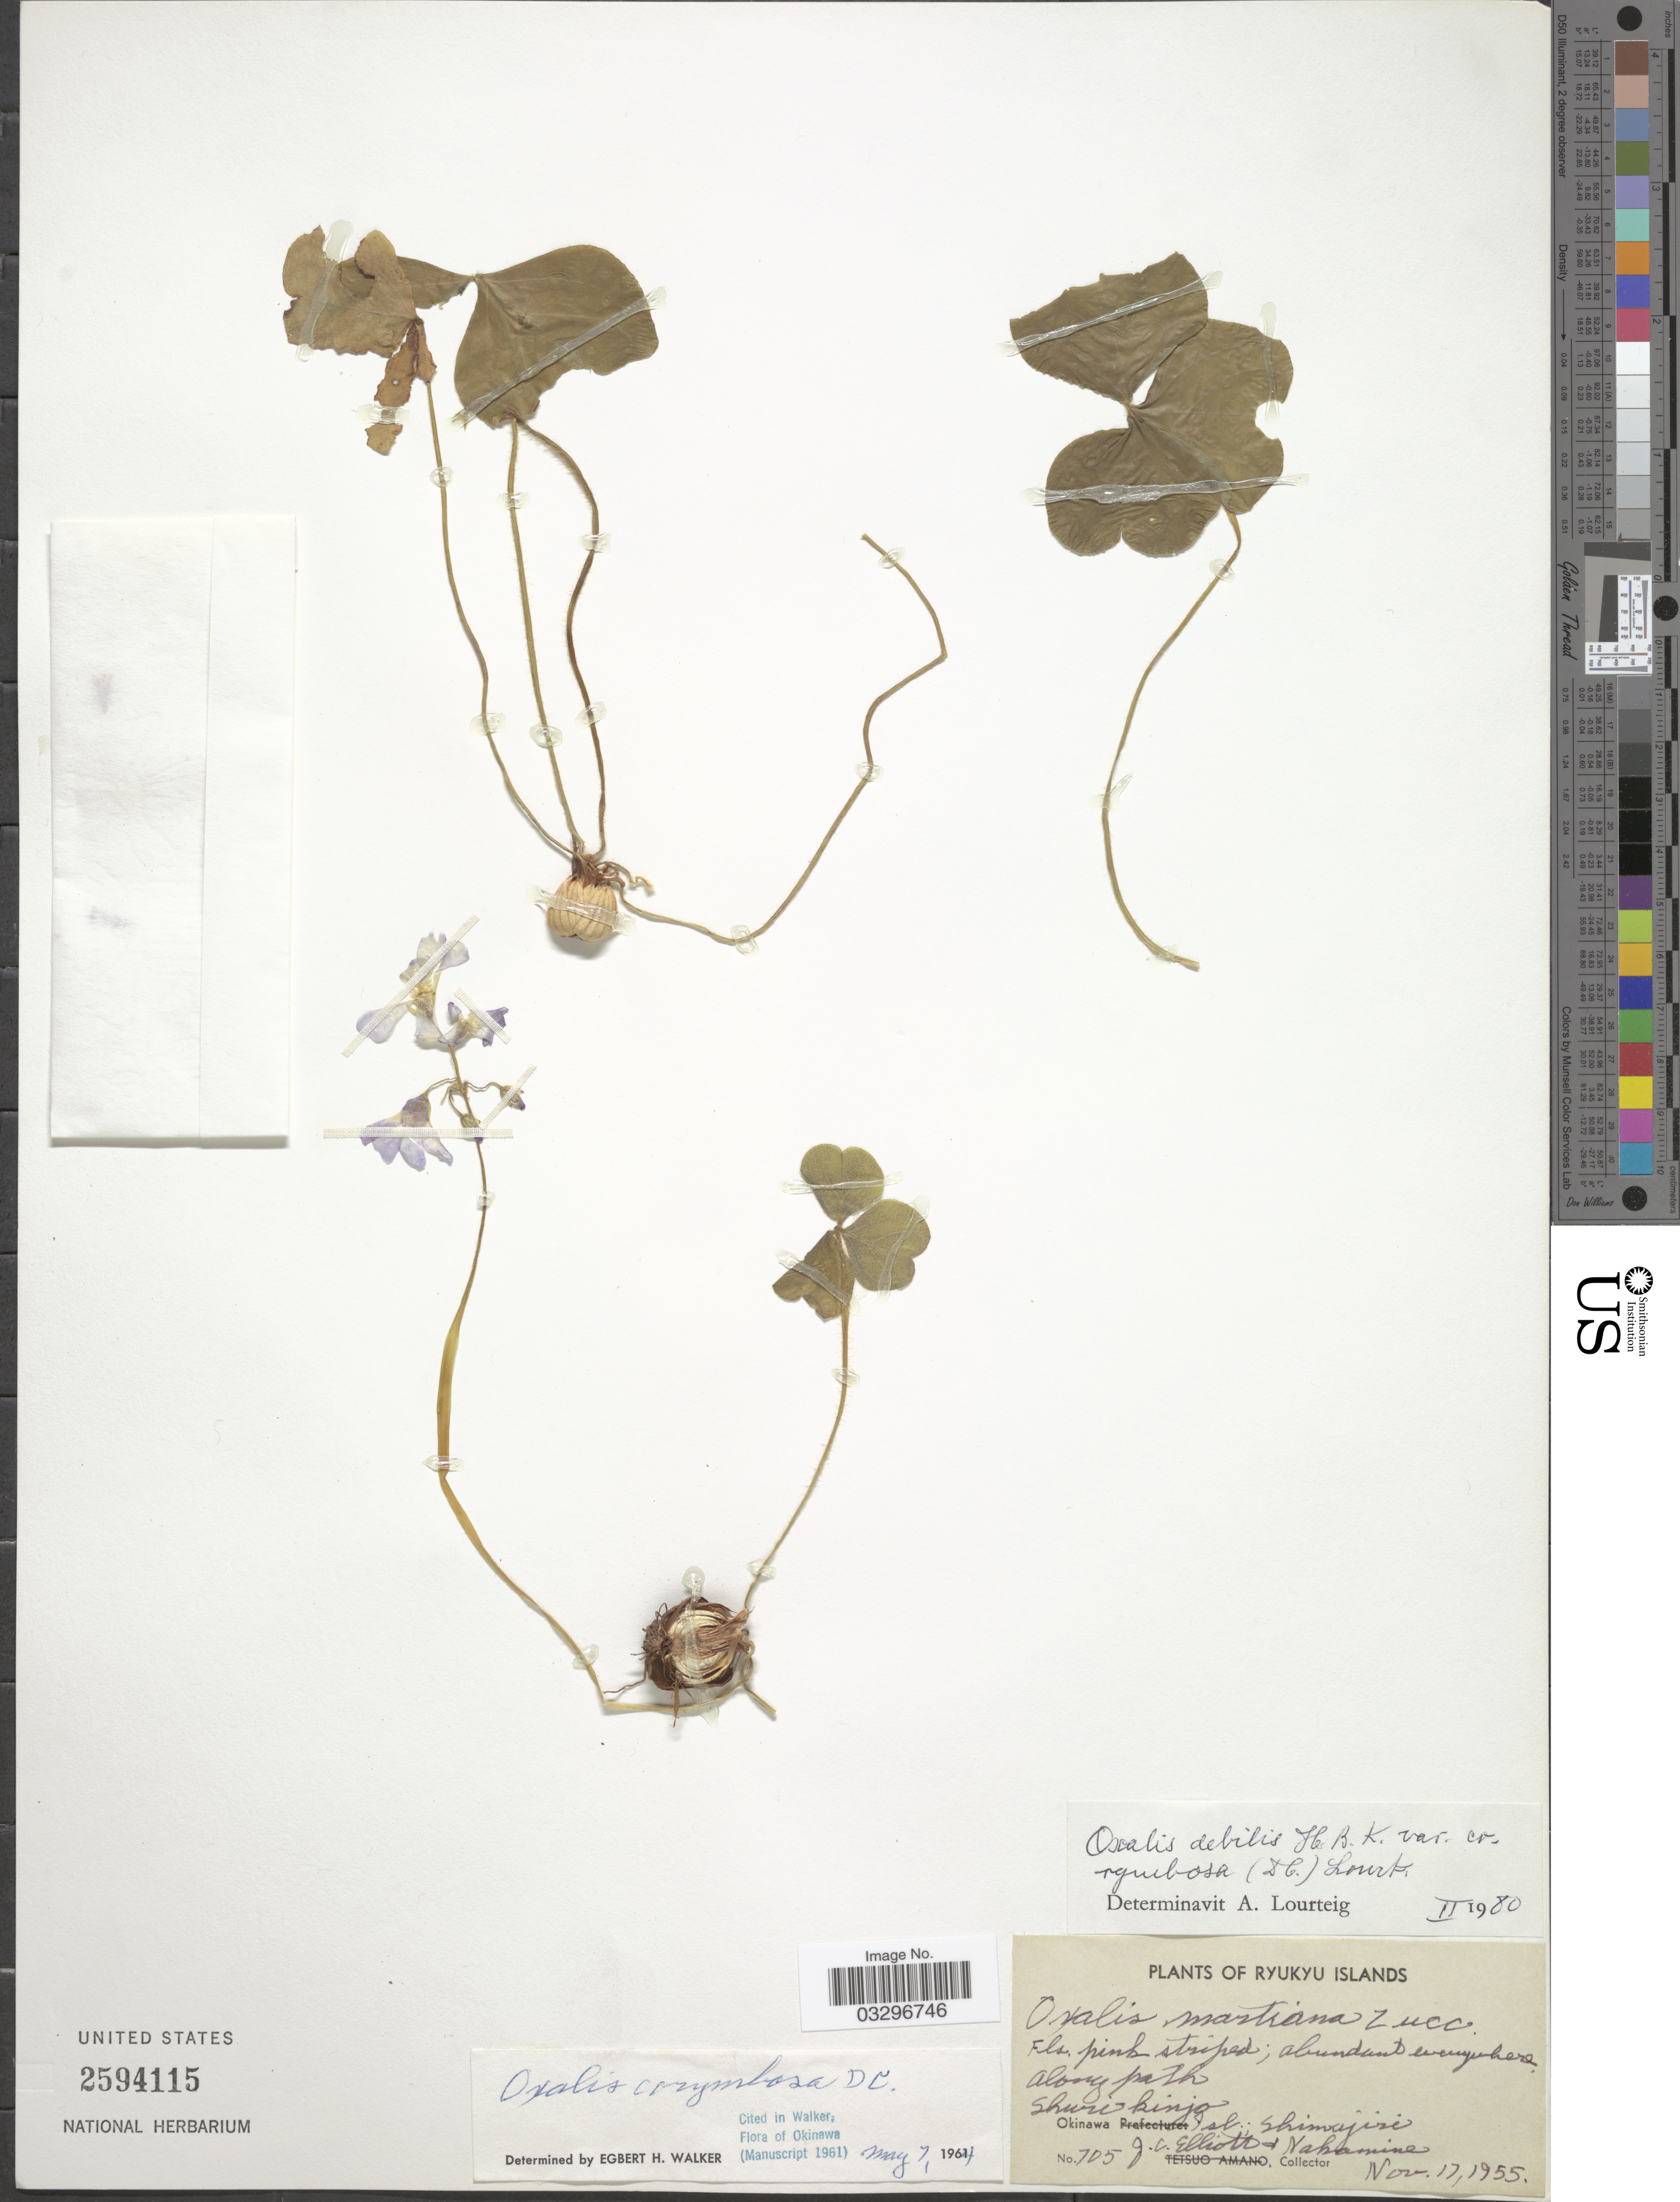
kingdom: Plantae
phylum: Tracheophyta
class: Magnoliopsida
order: Oxalidales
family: Oxalidaceae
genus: Oxalis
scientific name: Oxalis debilis var. corymbosa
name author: (DC.) Lourteig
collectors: J. C. Elliott & Nakamine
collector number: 705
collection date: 1955-11-17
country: Japan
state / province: Okinawa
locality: Ryukyu Islands, Shurikinjo, Okinawa Isl.: Shimajiri.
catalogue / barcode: US 2594115